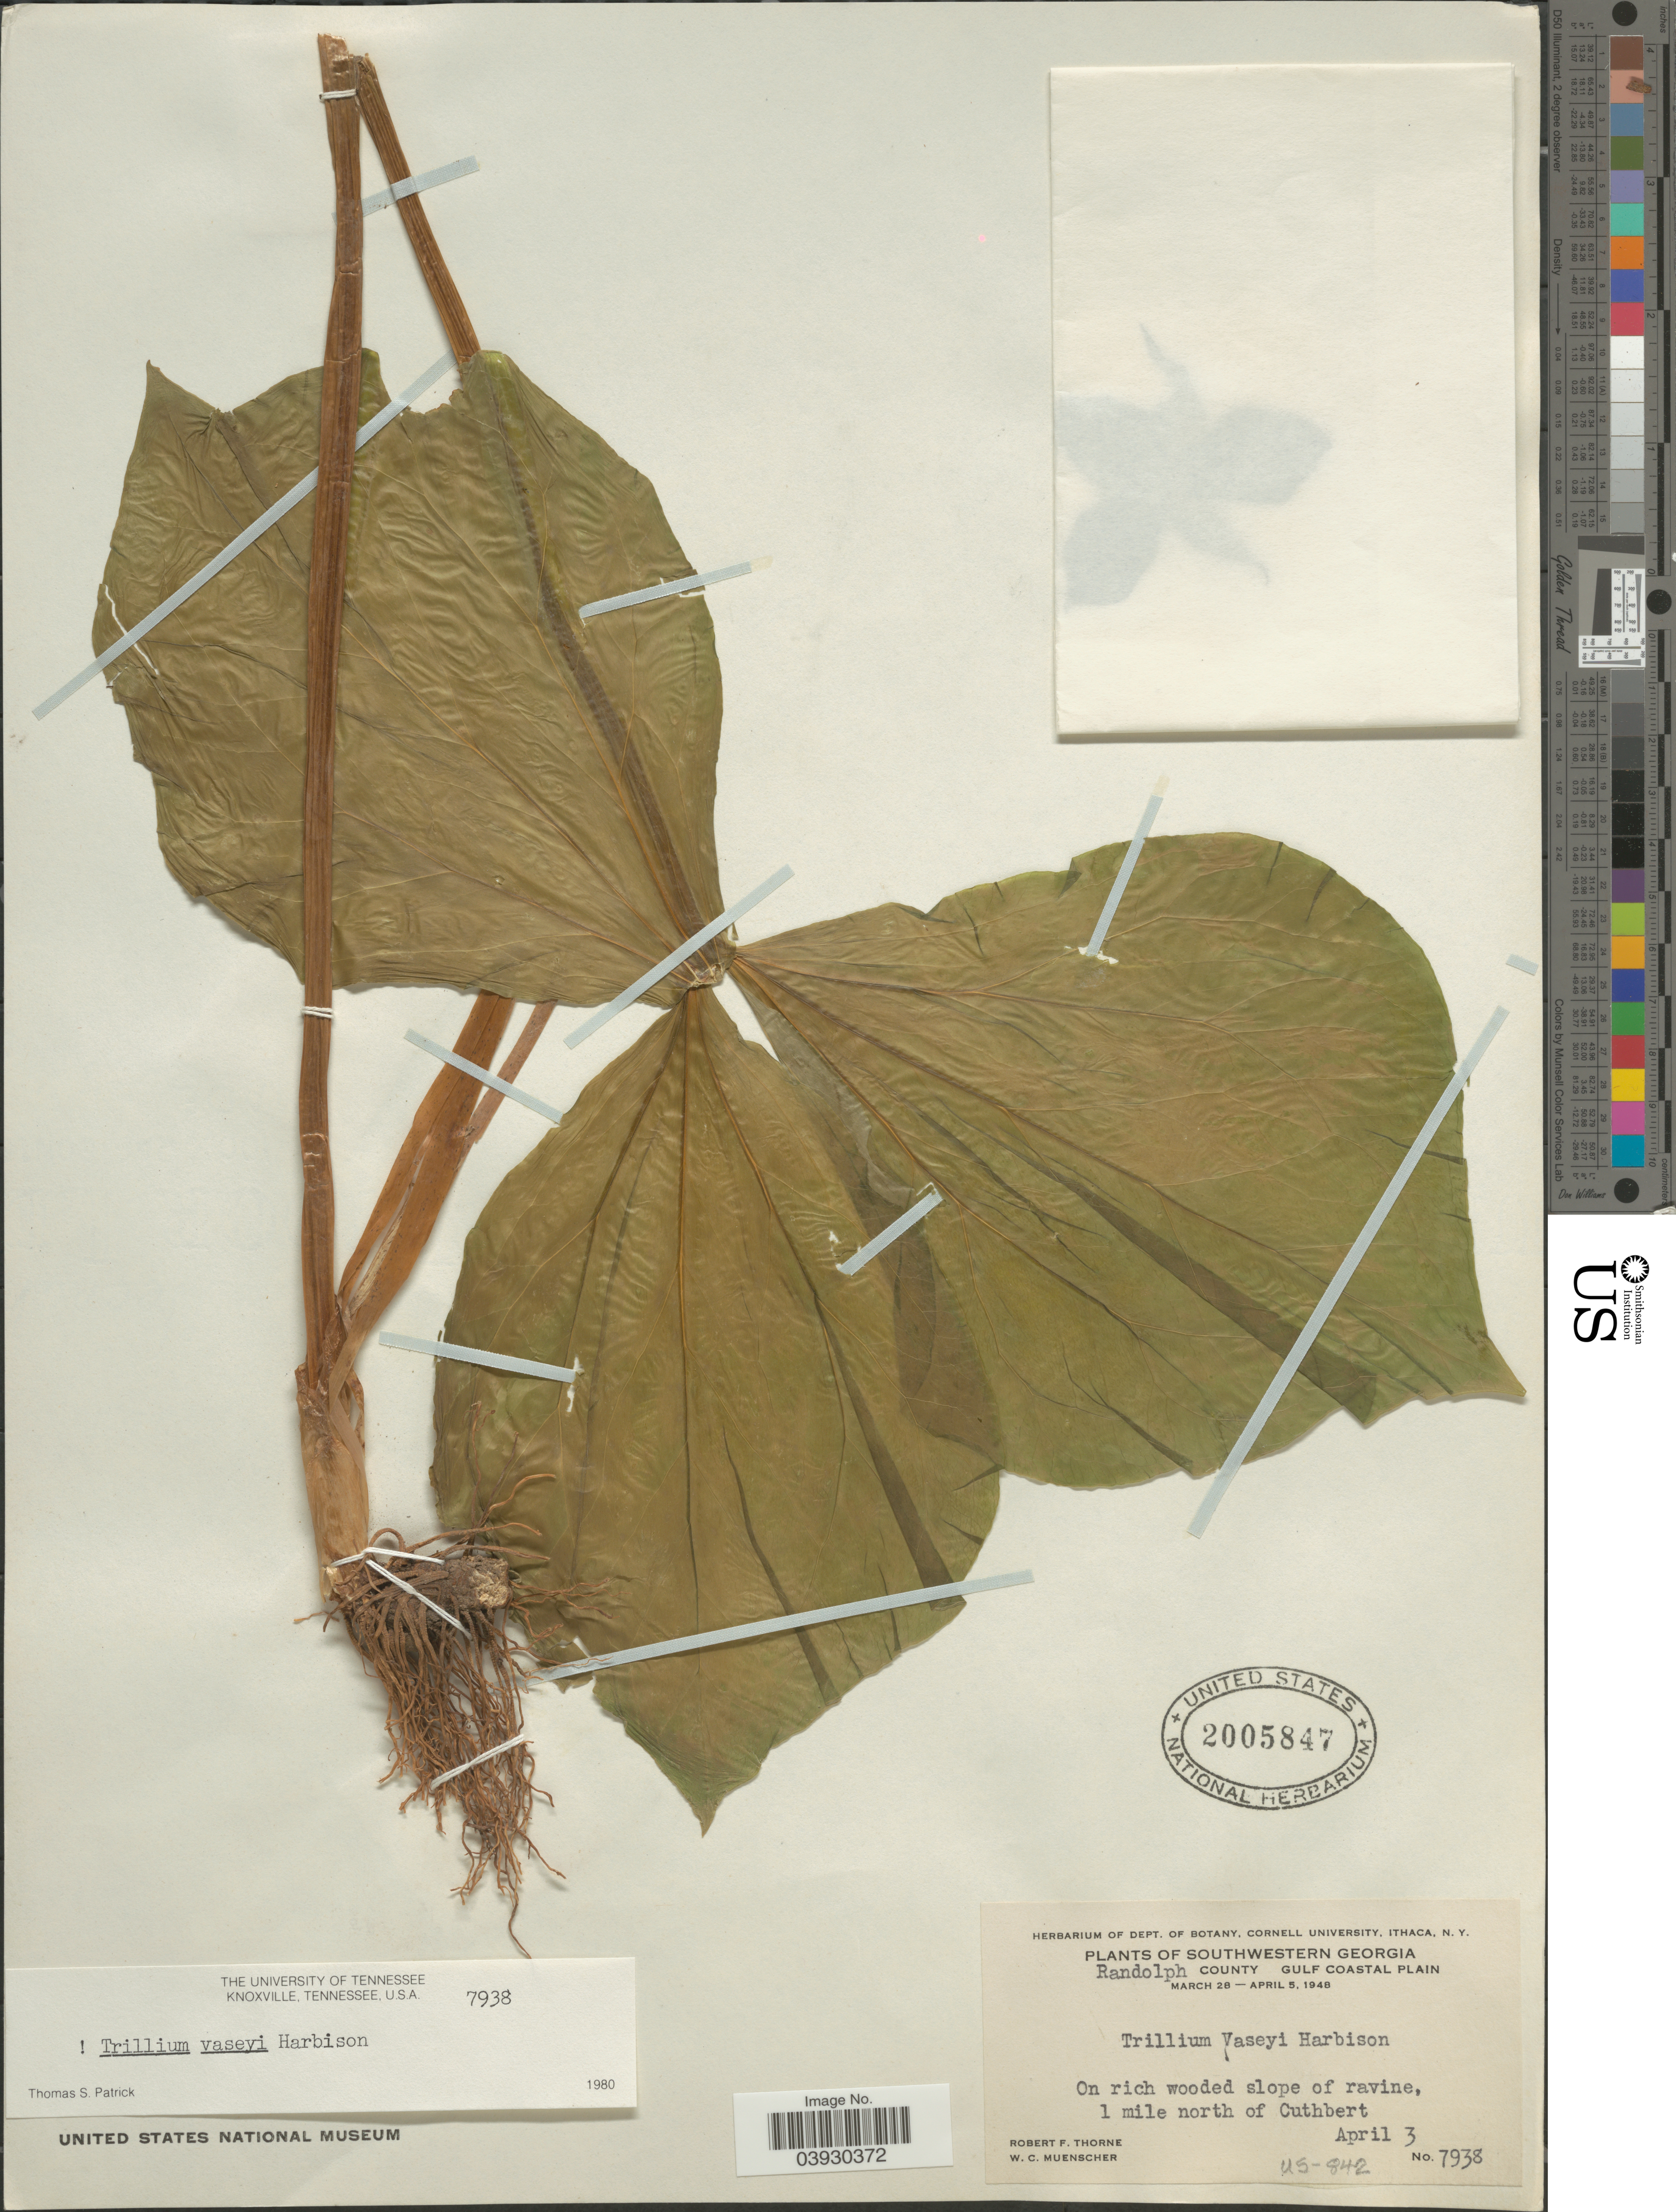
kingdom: Plantae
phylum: Tracheophyta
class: Liliopsida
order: Liliales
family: Melanthiaceae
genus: Trillium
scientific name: Trillium vaseyi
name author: Harb.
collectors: R. F. Thorne & W. Muenscher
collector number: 7938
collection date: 1948-04-03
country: United States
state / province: Georgia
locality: Southwestern Georgia. Randolph County. Gulf Coastal Plain. On rich wooded slope of ravine, 1 mile north of Cuthbert.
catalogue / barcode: US 2005847